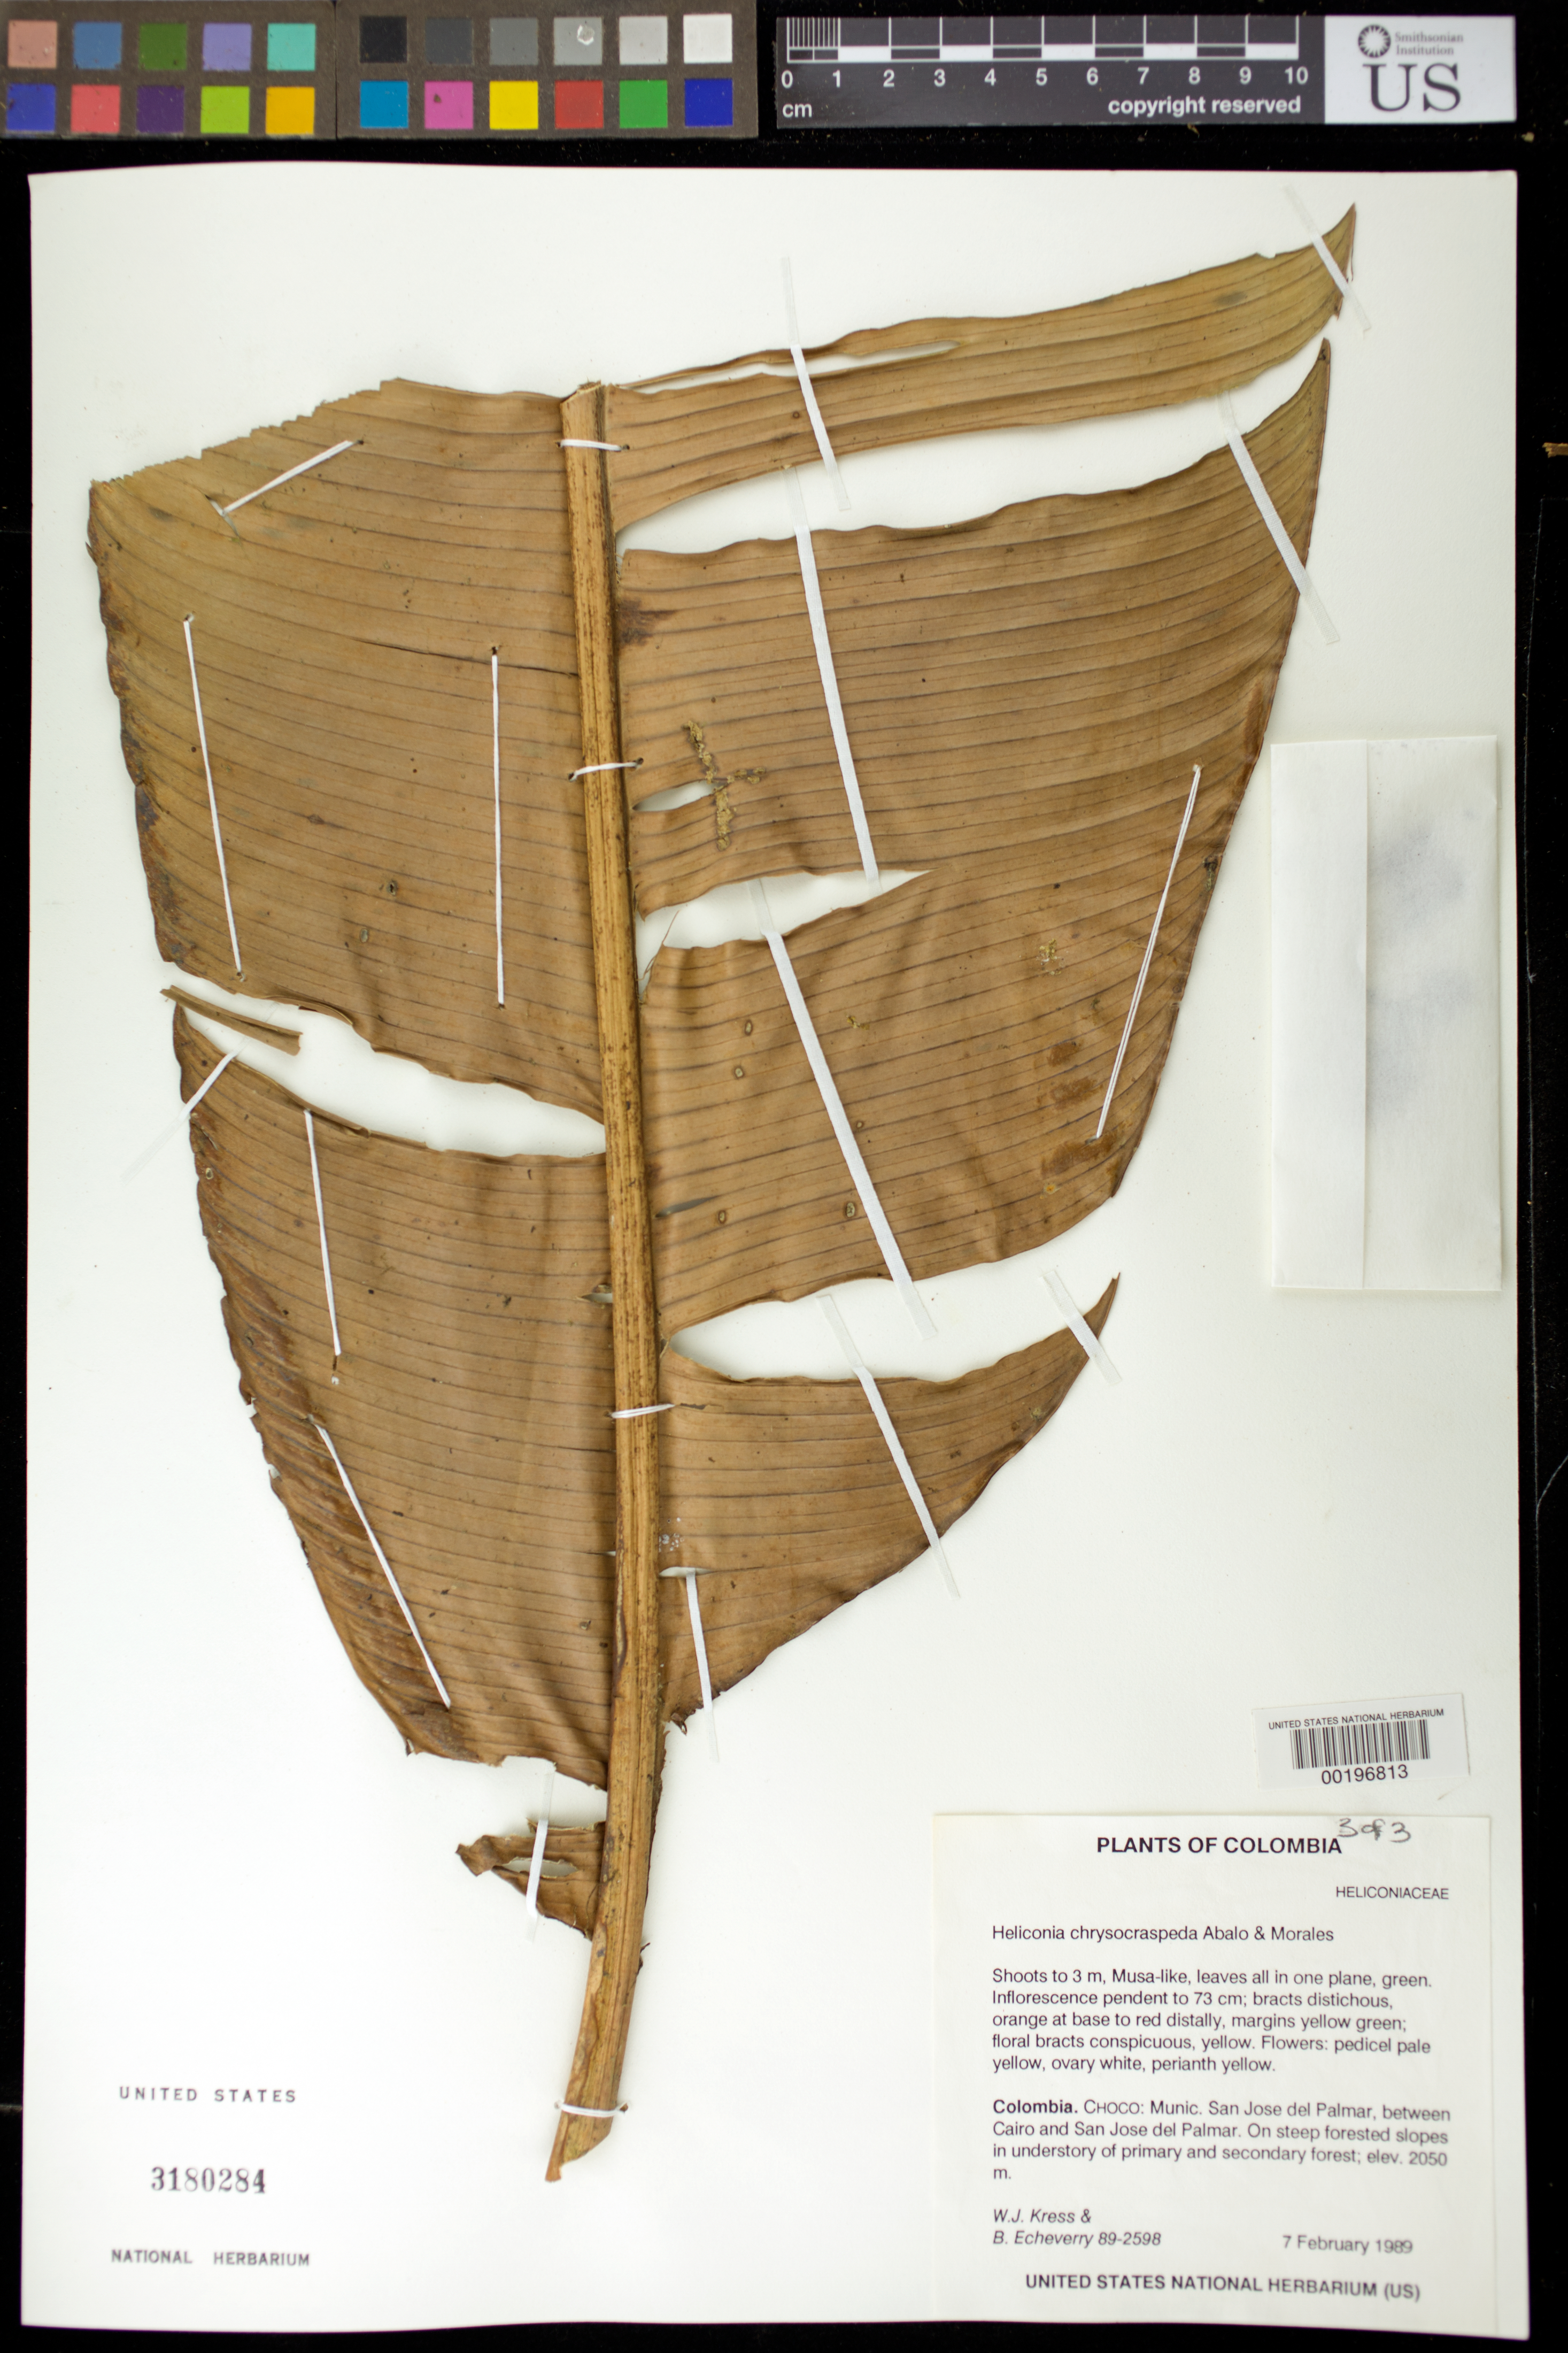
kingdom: Plantae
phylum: Tracheophyta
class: Liliopsida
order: Zingiberales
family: Heliconiaceae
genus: Heliconia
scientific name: Heliconia chrysocraspeda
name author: Abalo & G. Morales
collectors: W. J. Kress & B. Echeverry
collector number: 89-2598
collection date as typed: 07 Feb 1989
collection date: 1989-02-07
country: Colombia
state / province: Chocó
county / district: San José Del Palmar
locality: Municp. San Jose del Palmar, between Cairo and San Jose del Palmar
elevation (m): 2050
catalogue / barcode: US 3180284